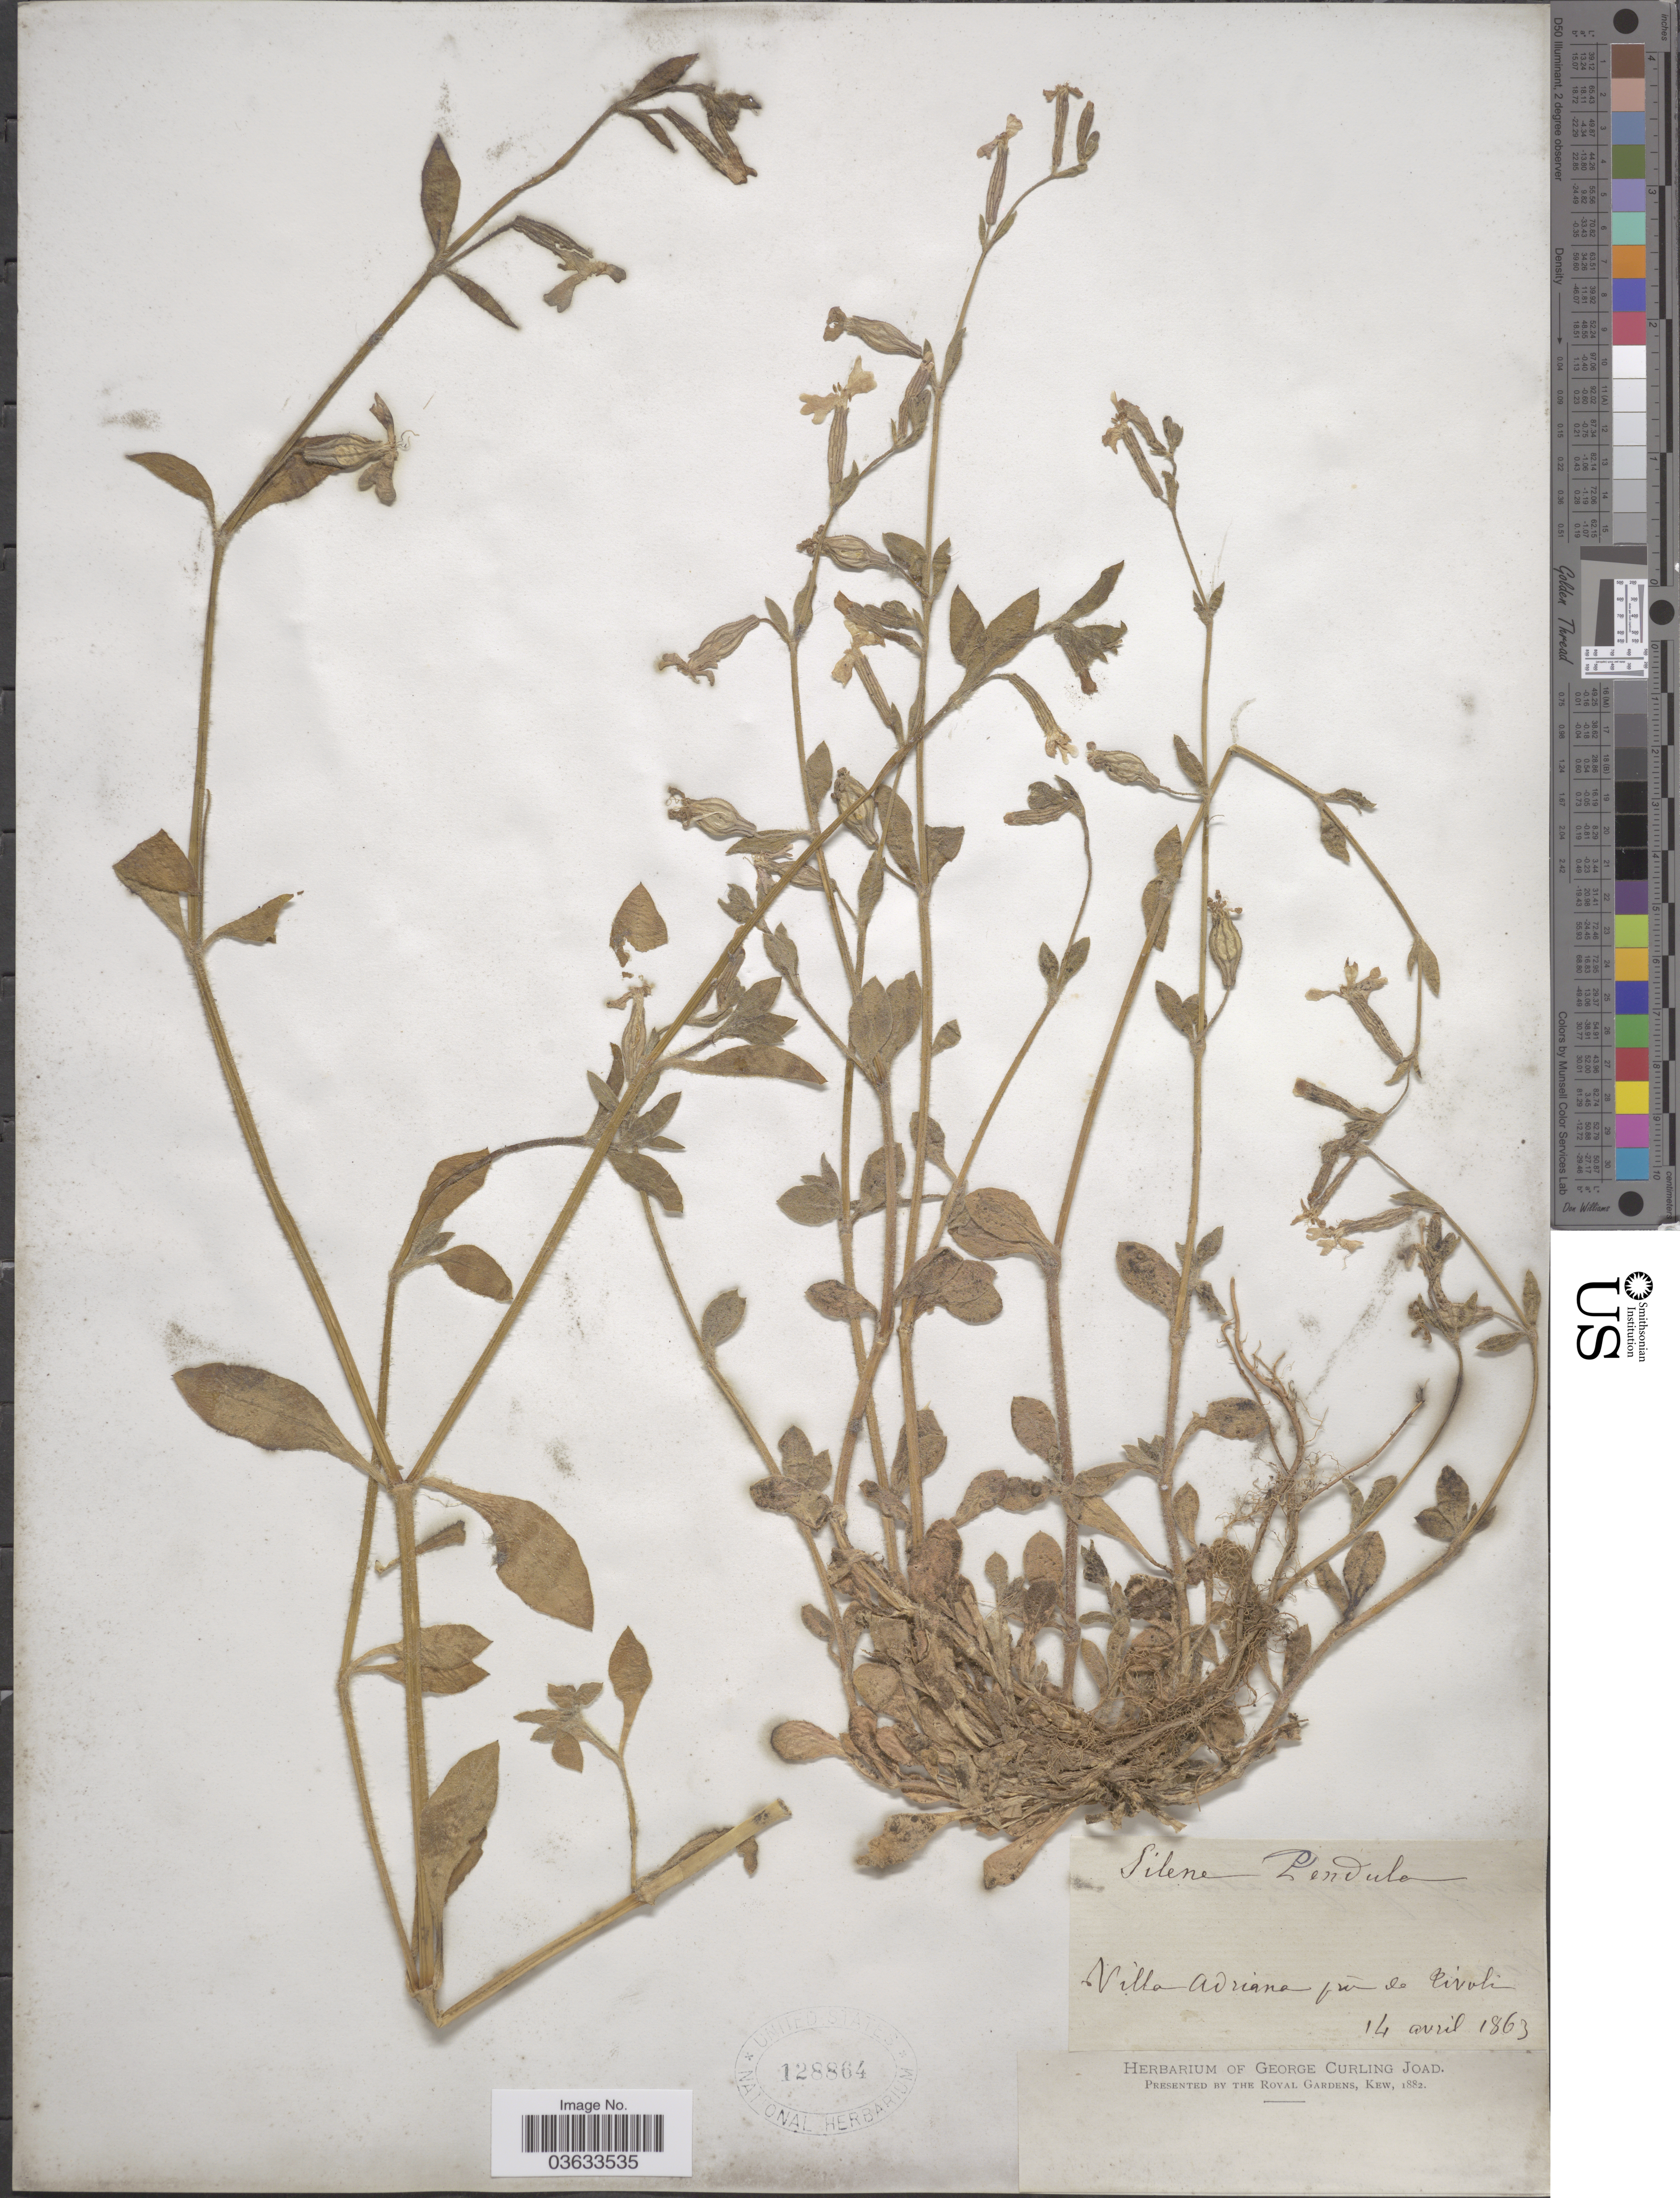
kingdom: Plantae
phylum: Tracheophyta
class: Magnoliopsida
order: Caryophyllales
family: Caryophyllaceae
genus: Silene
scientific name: Silene pendula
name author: L.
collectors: ex herb. George Curling Joad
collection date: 1863-04-14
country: Italy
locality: Villa Adriana près de Tivoli.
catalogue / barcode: US 128864